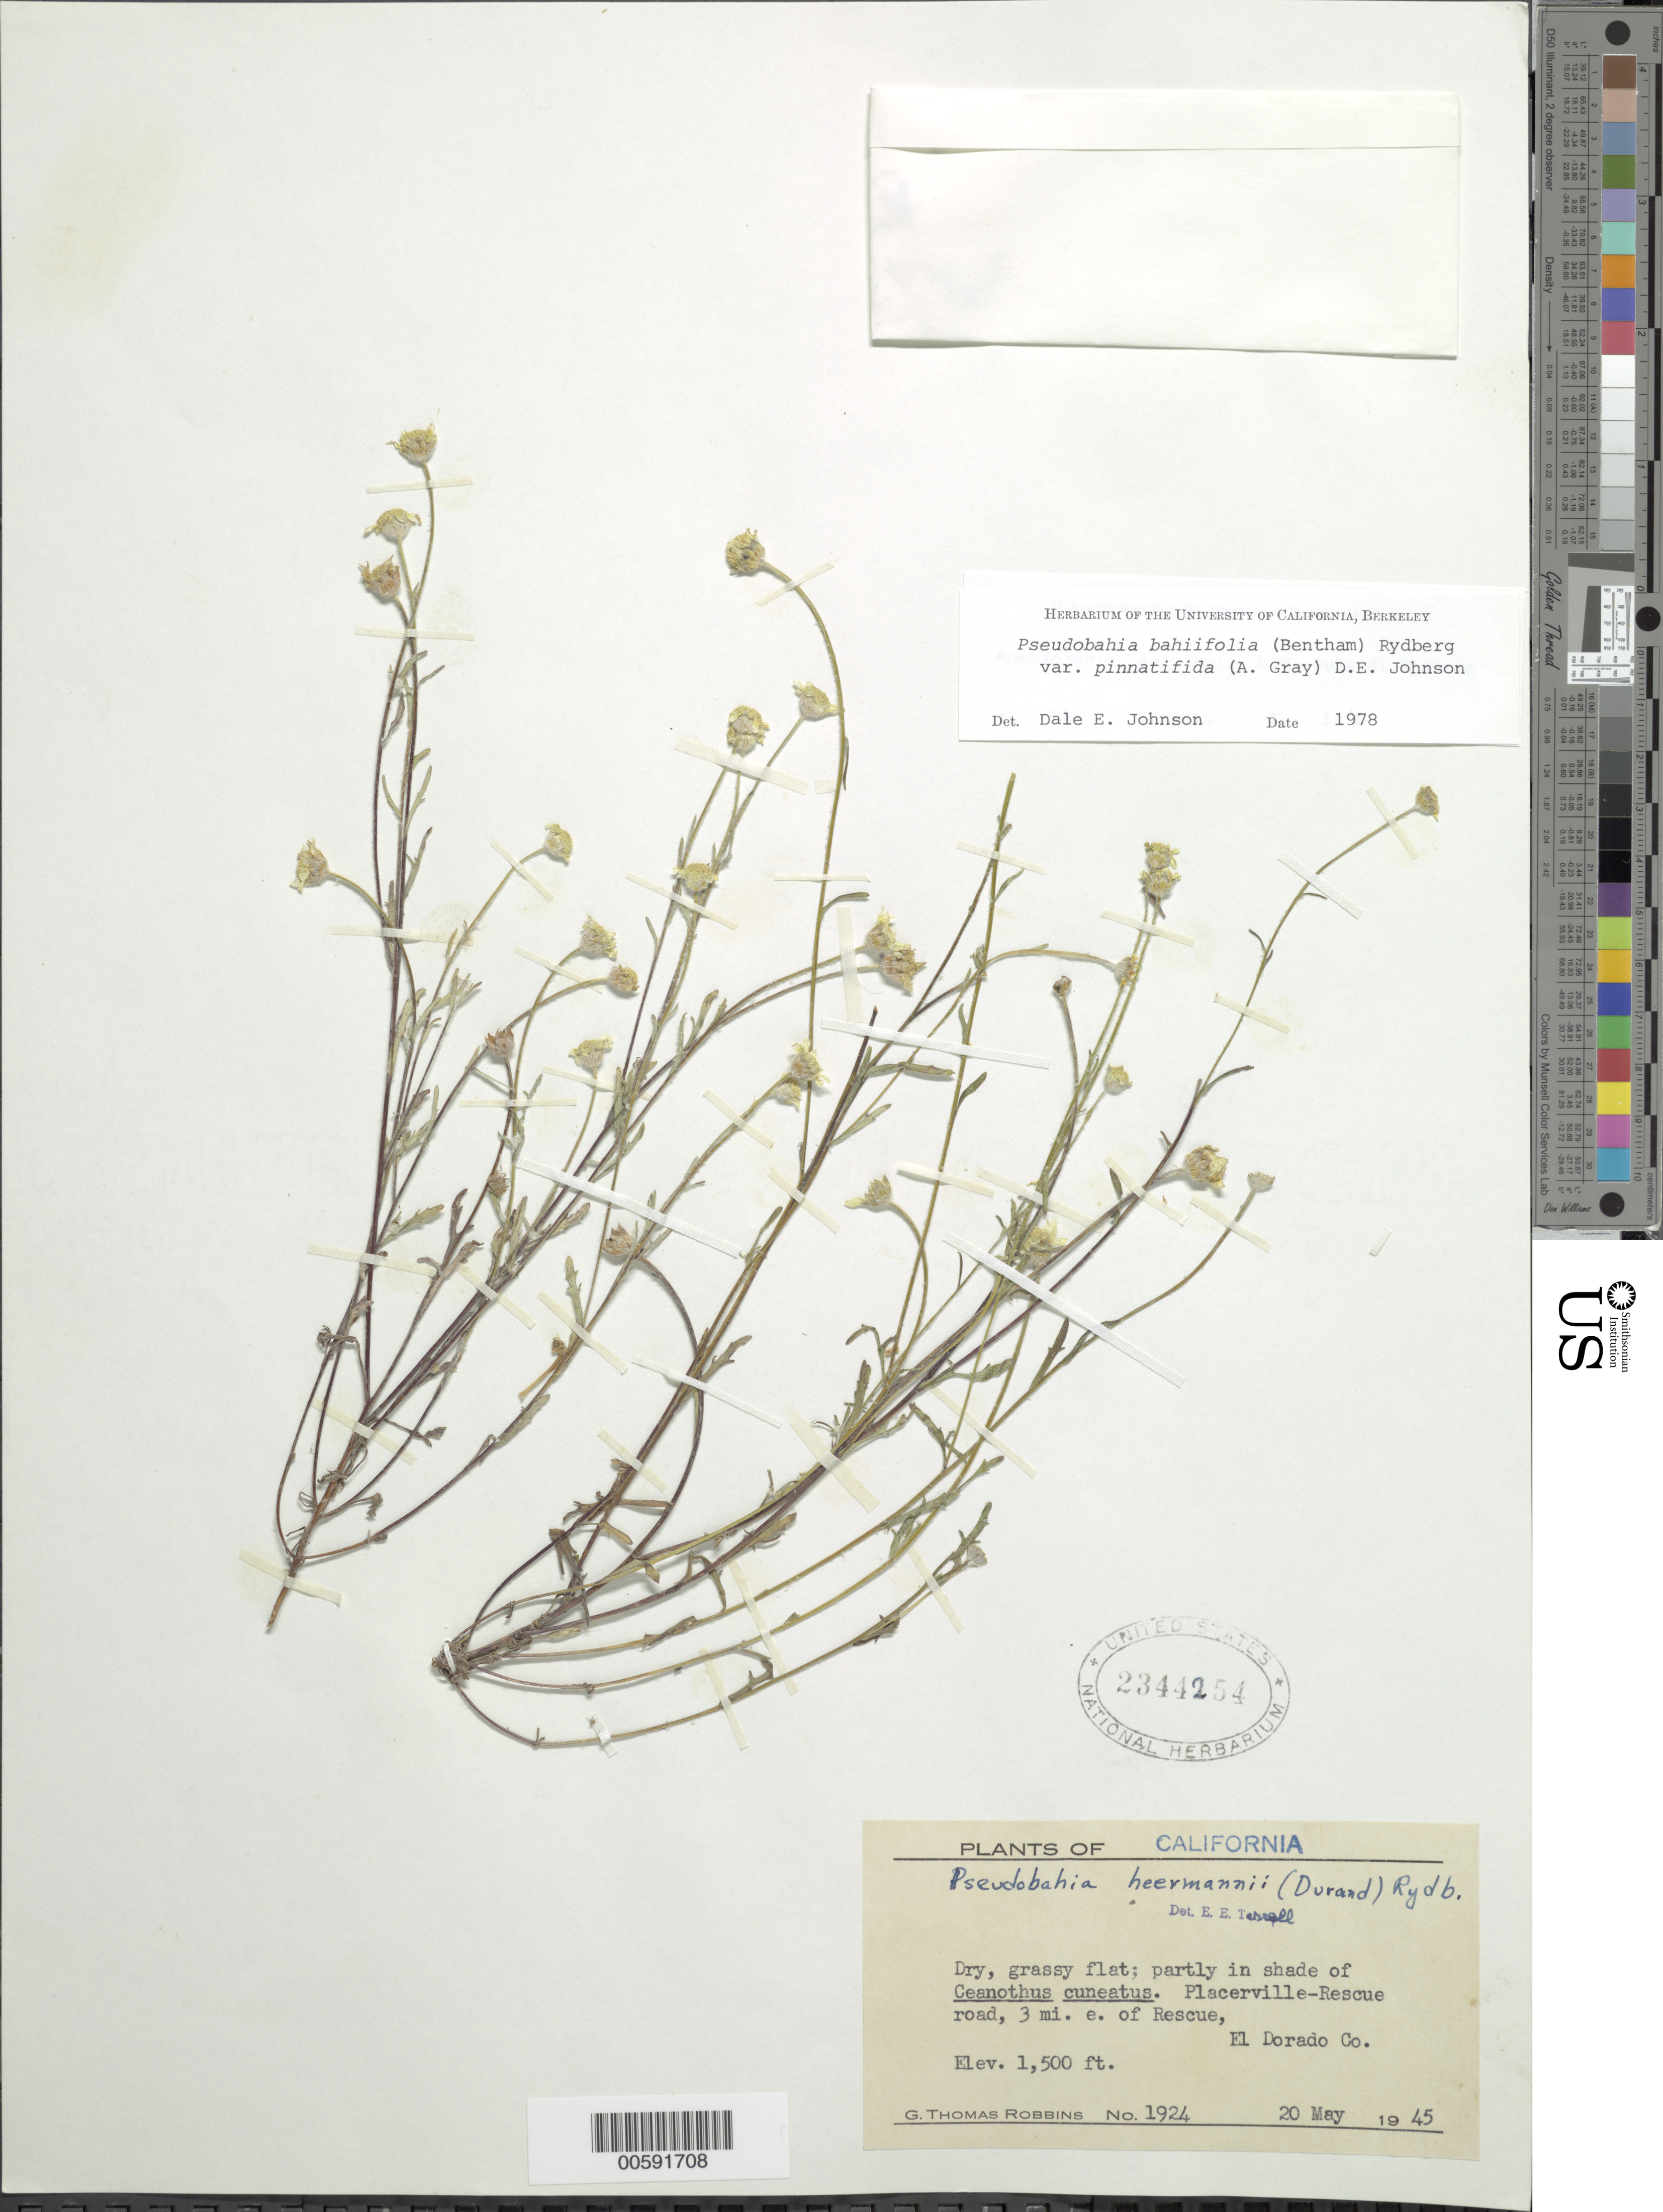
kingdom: Plantae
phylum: Tracheophyta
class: Magnoliopsida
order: Asterales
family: Asteraceae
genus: Pseudobahia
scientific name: Pseudobahia bahiifolia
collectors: G. T. Robbins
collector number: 1924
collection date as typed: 20 May 1945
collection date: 1945-05-20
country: United States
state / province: California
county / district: El Dorado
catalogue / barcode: US 2344254